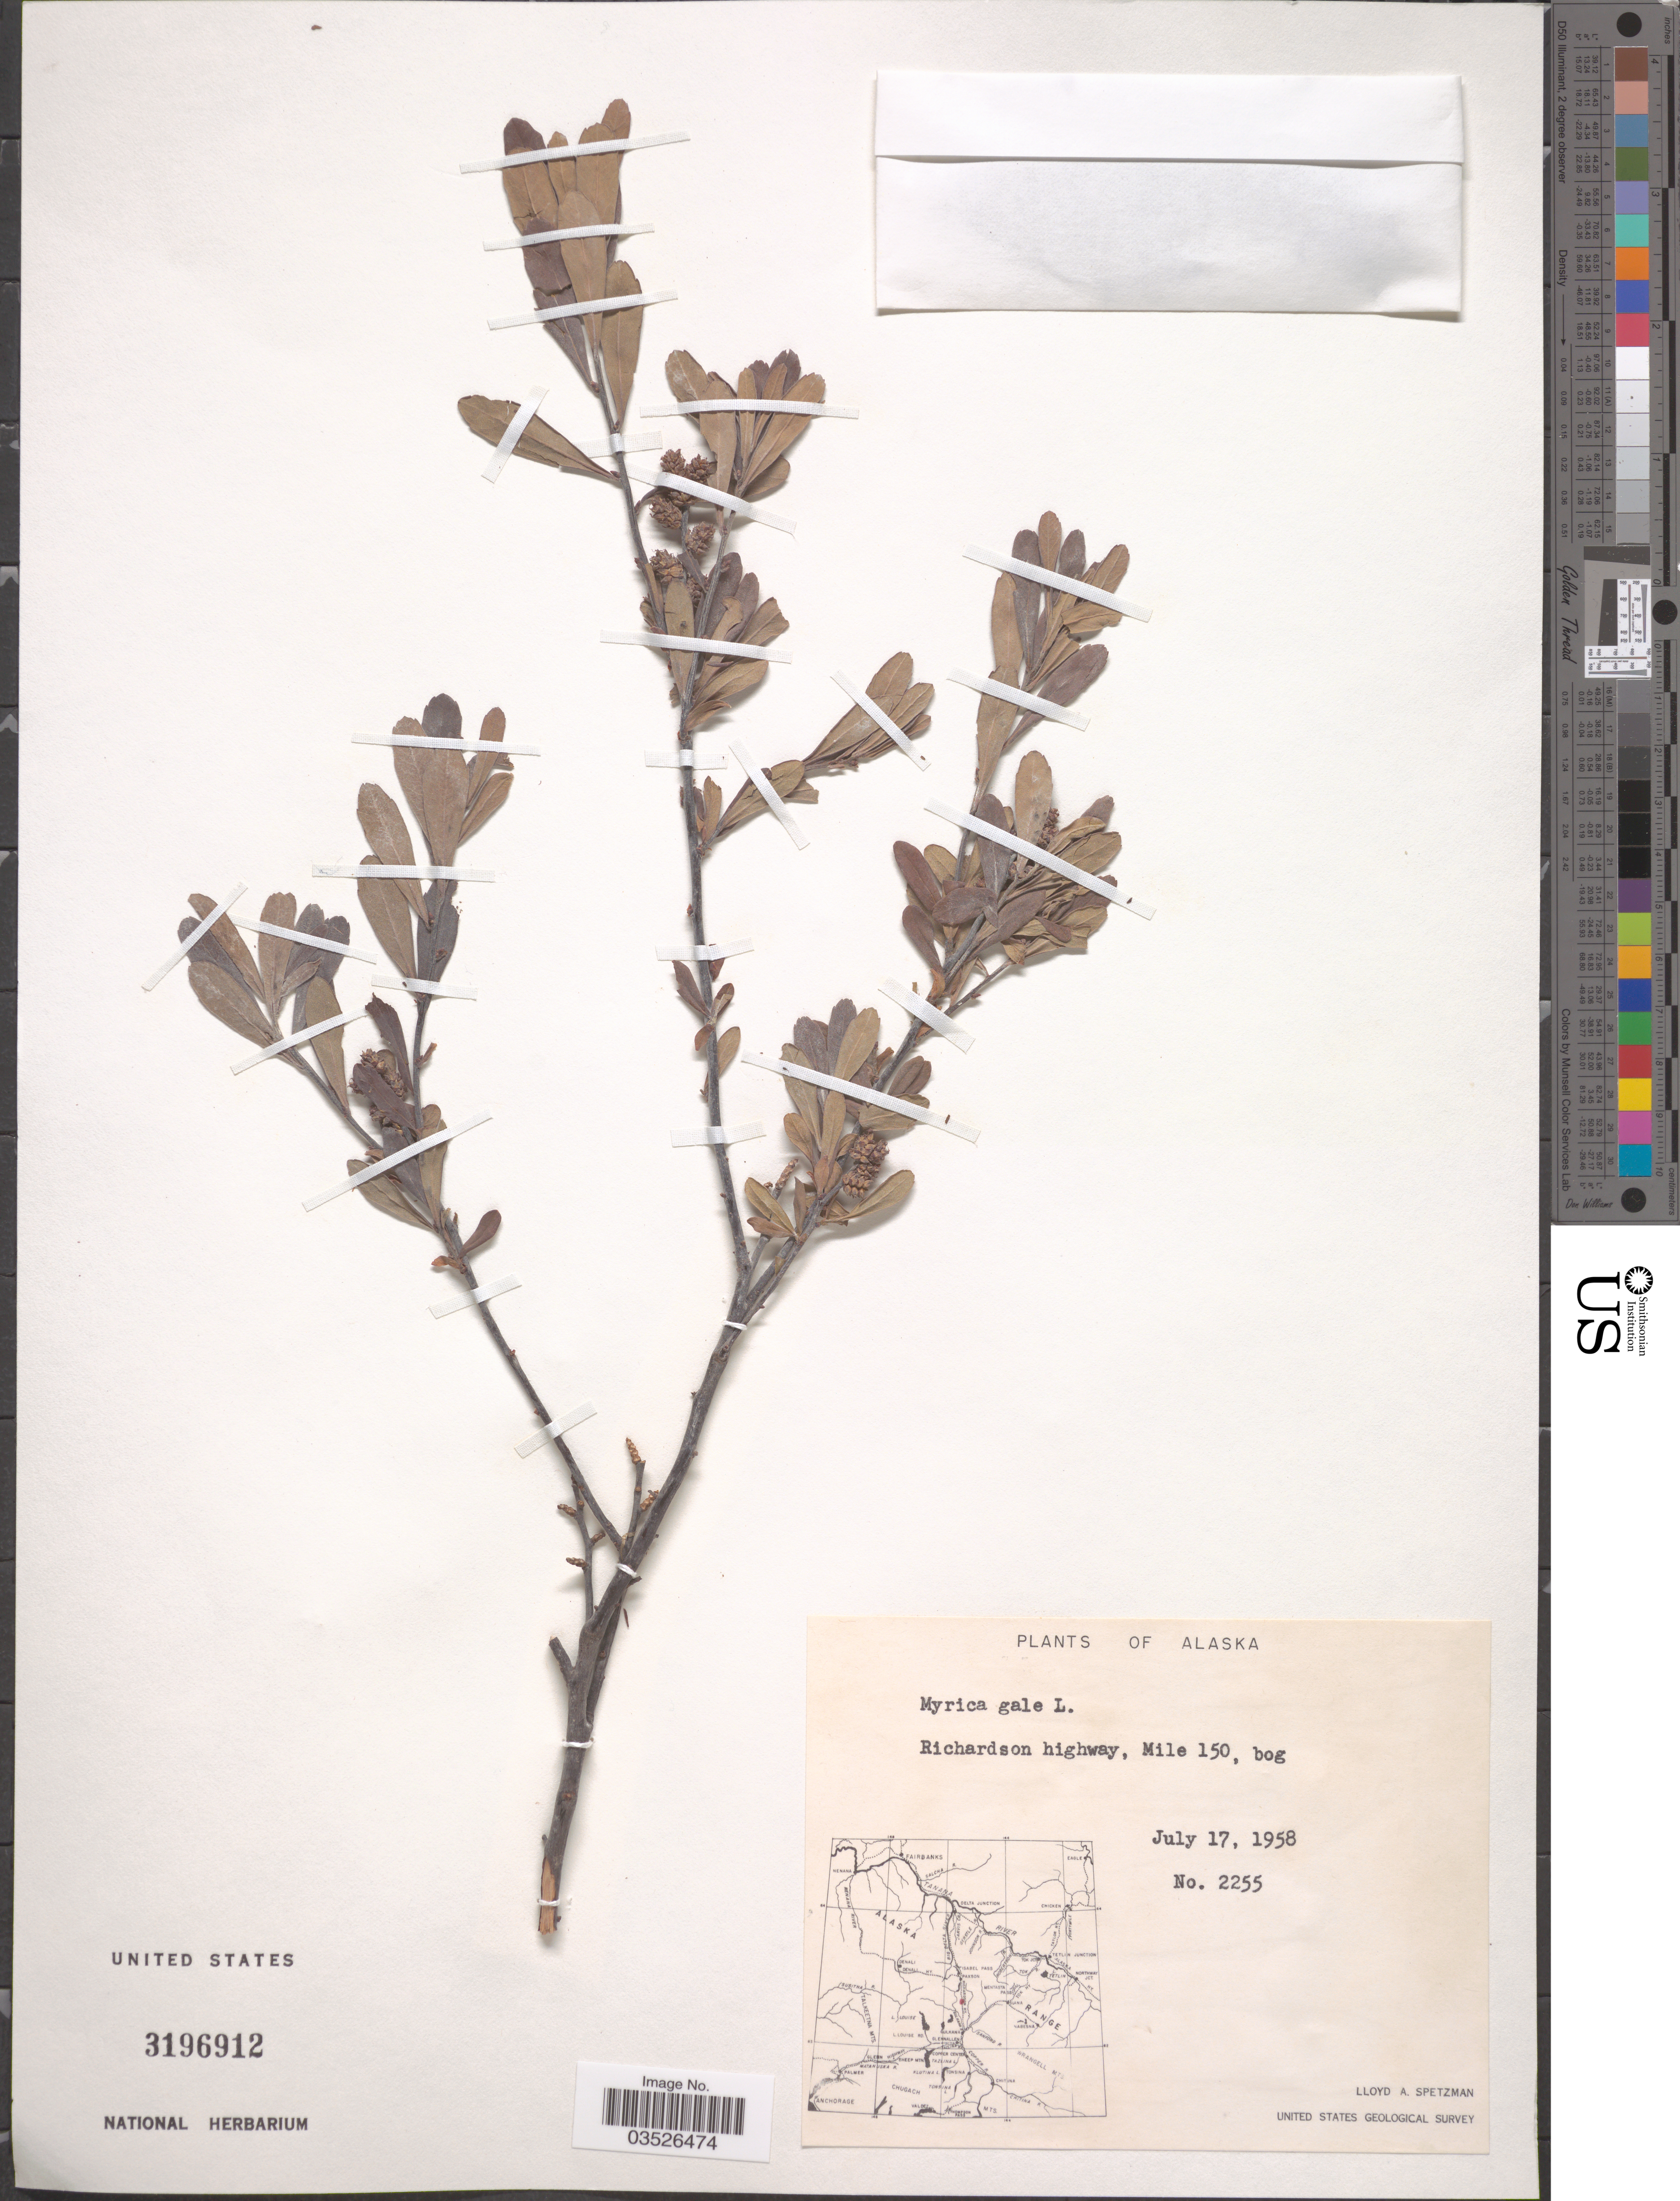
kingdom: Plantae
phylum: Tracheophyta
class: Magnoliopsida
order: Fagales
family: Myricaceae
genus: Myrica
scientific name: Myrica gale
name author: L.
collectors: L. Spetzman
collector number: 2255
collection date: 1958-07-17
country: United States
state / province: Alaska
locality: Richardson highway, Mile 150.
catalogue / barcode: US 3196912